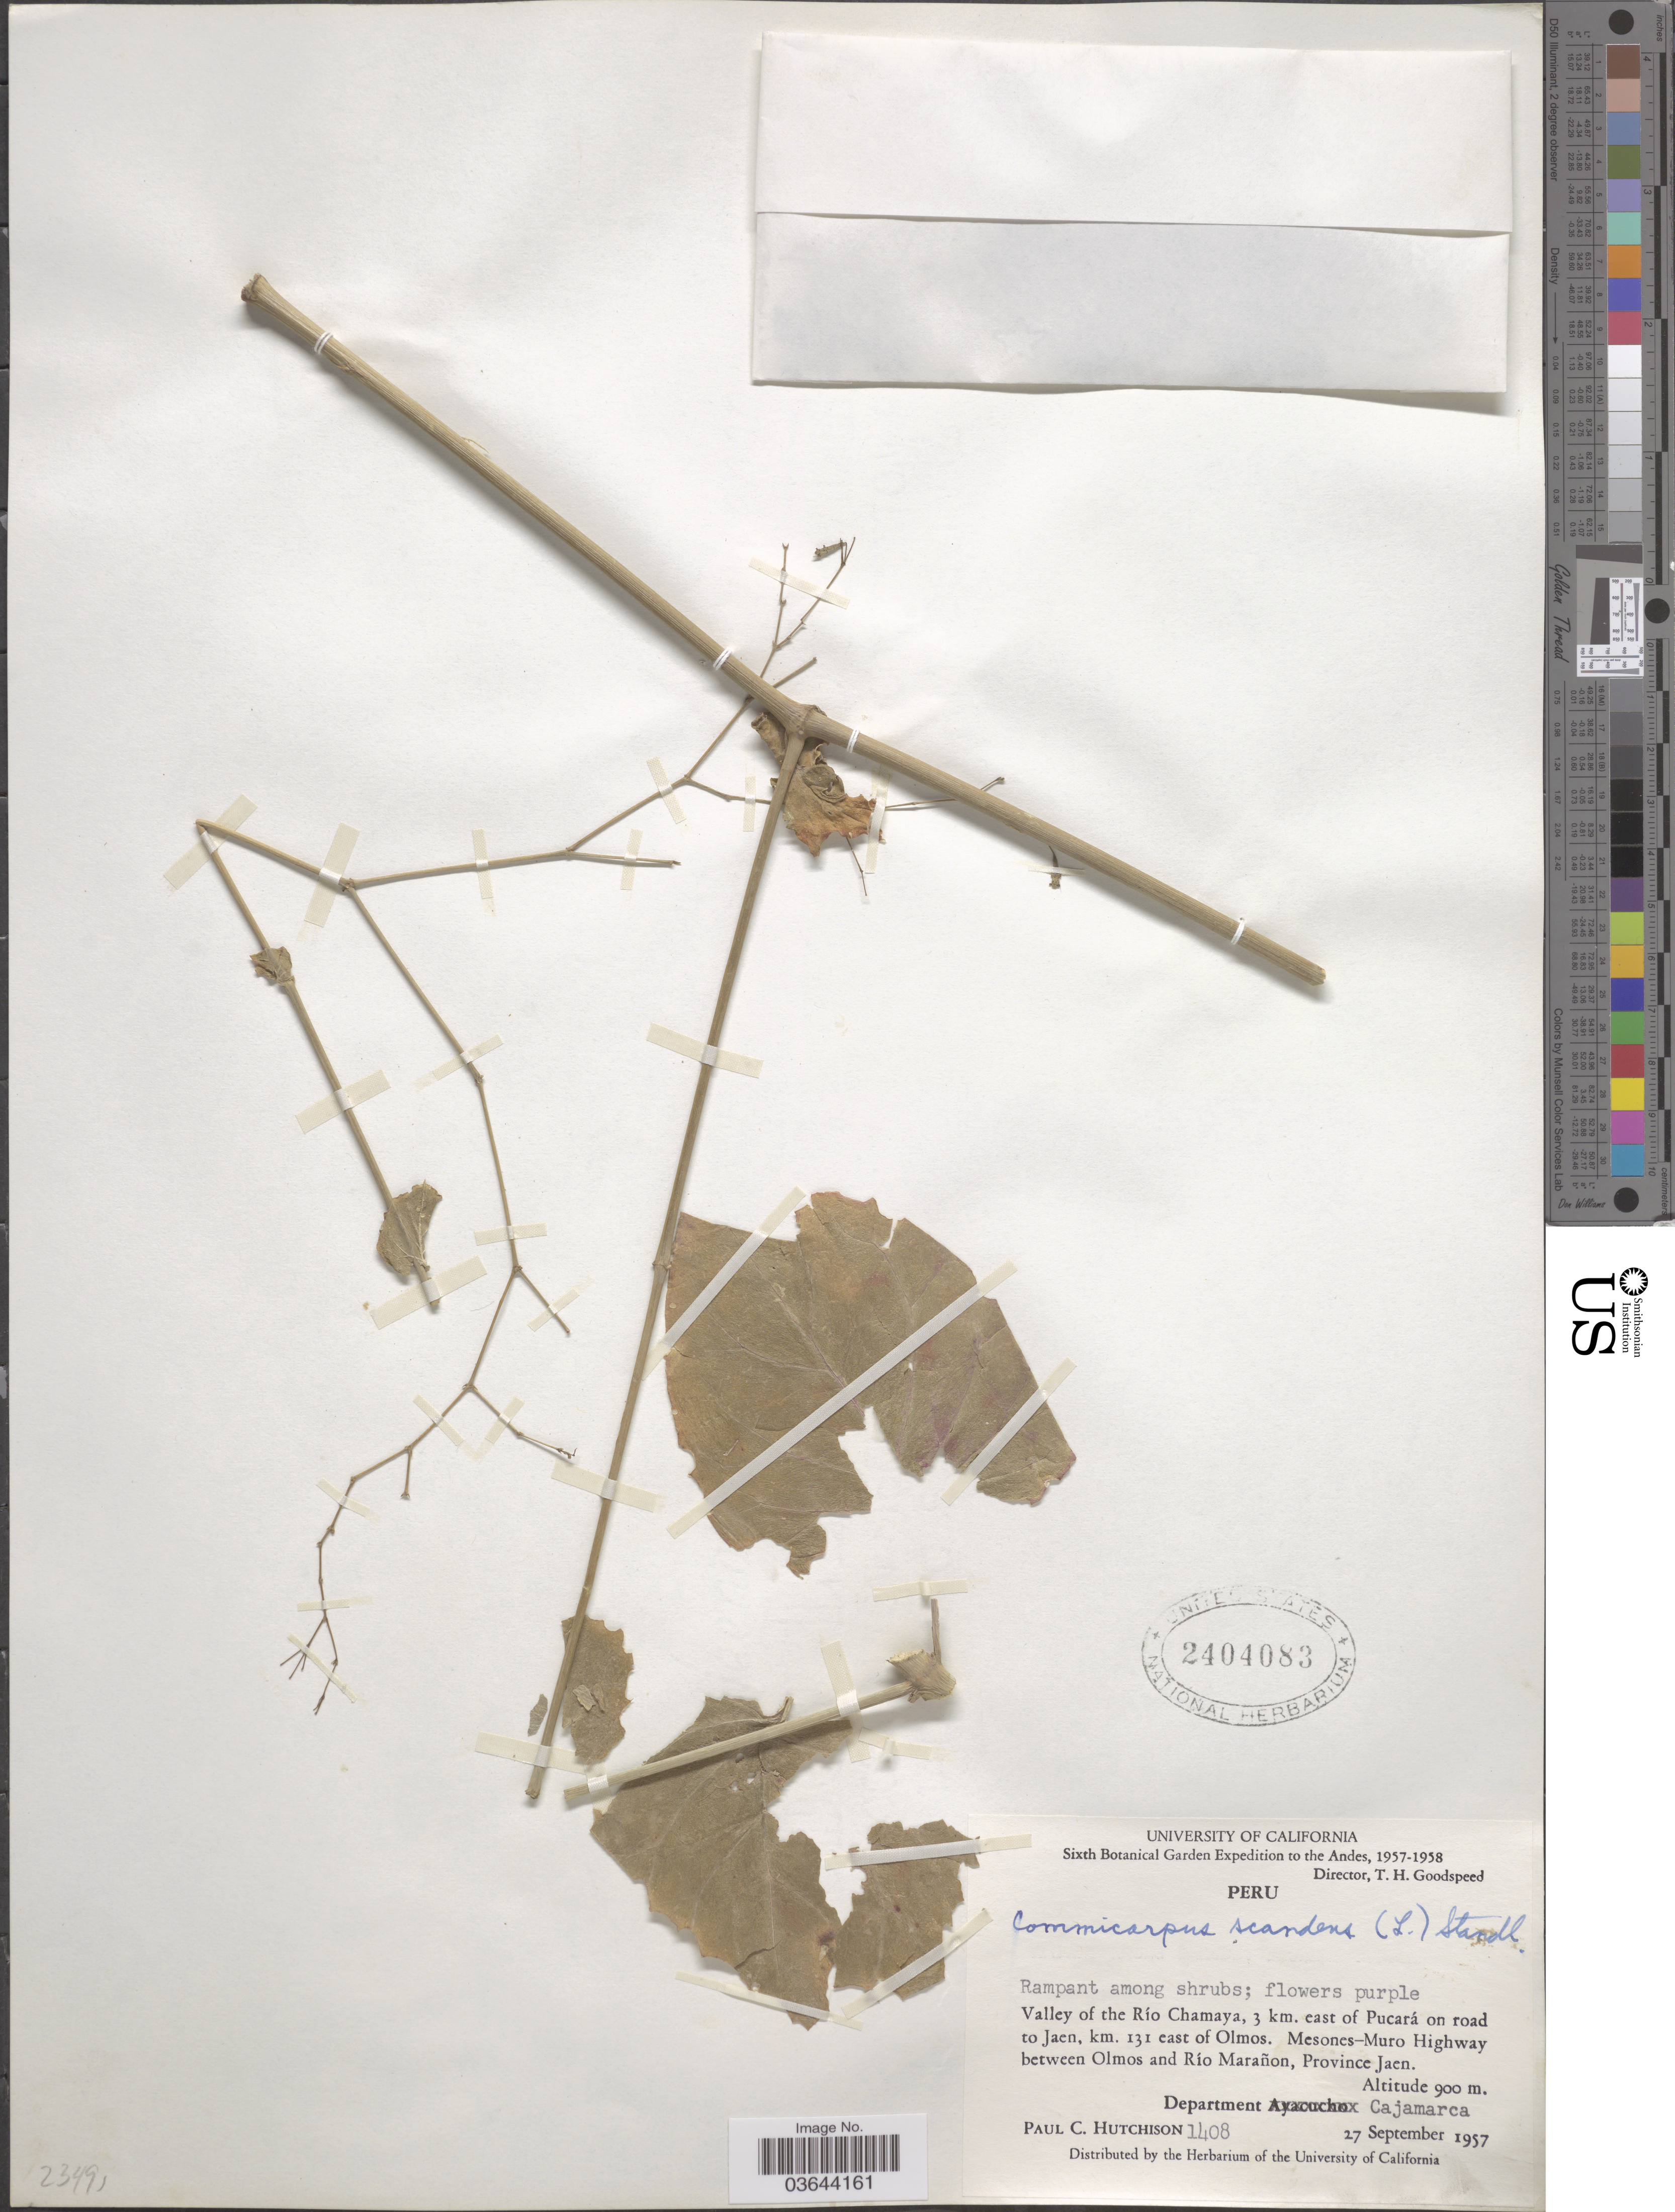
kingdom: Plantae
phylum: Tracheophyta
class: Magnoliopsida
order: Caryophyllales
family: Nyctaginaceae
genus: Commicarpus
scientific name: Commicarpus scandens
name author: (L.) Standl.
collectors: P. C. Hutchison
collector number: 1408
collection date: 1957-09-27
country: Peru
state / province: Cajamarca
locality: Andes. Valley of the Río Chamaya, 3 km. east of Pucará on road to Jaen, km. 131 east of Olmos. Mesones-Muro Highway between Olmos and Río Marañon, Province Jaen. Department Cajamarca.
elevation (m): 900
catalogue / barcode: US 2404083